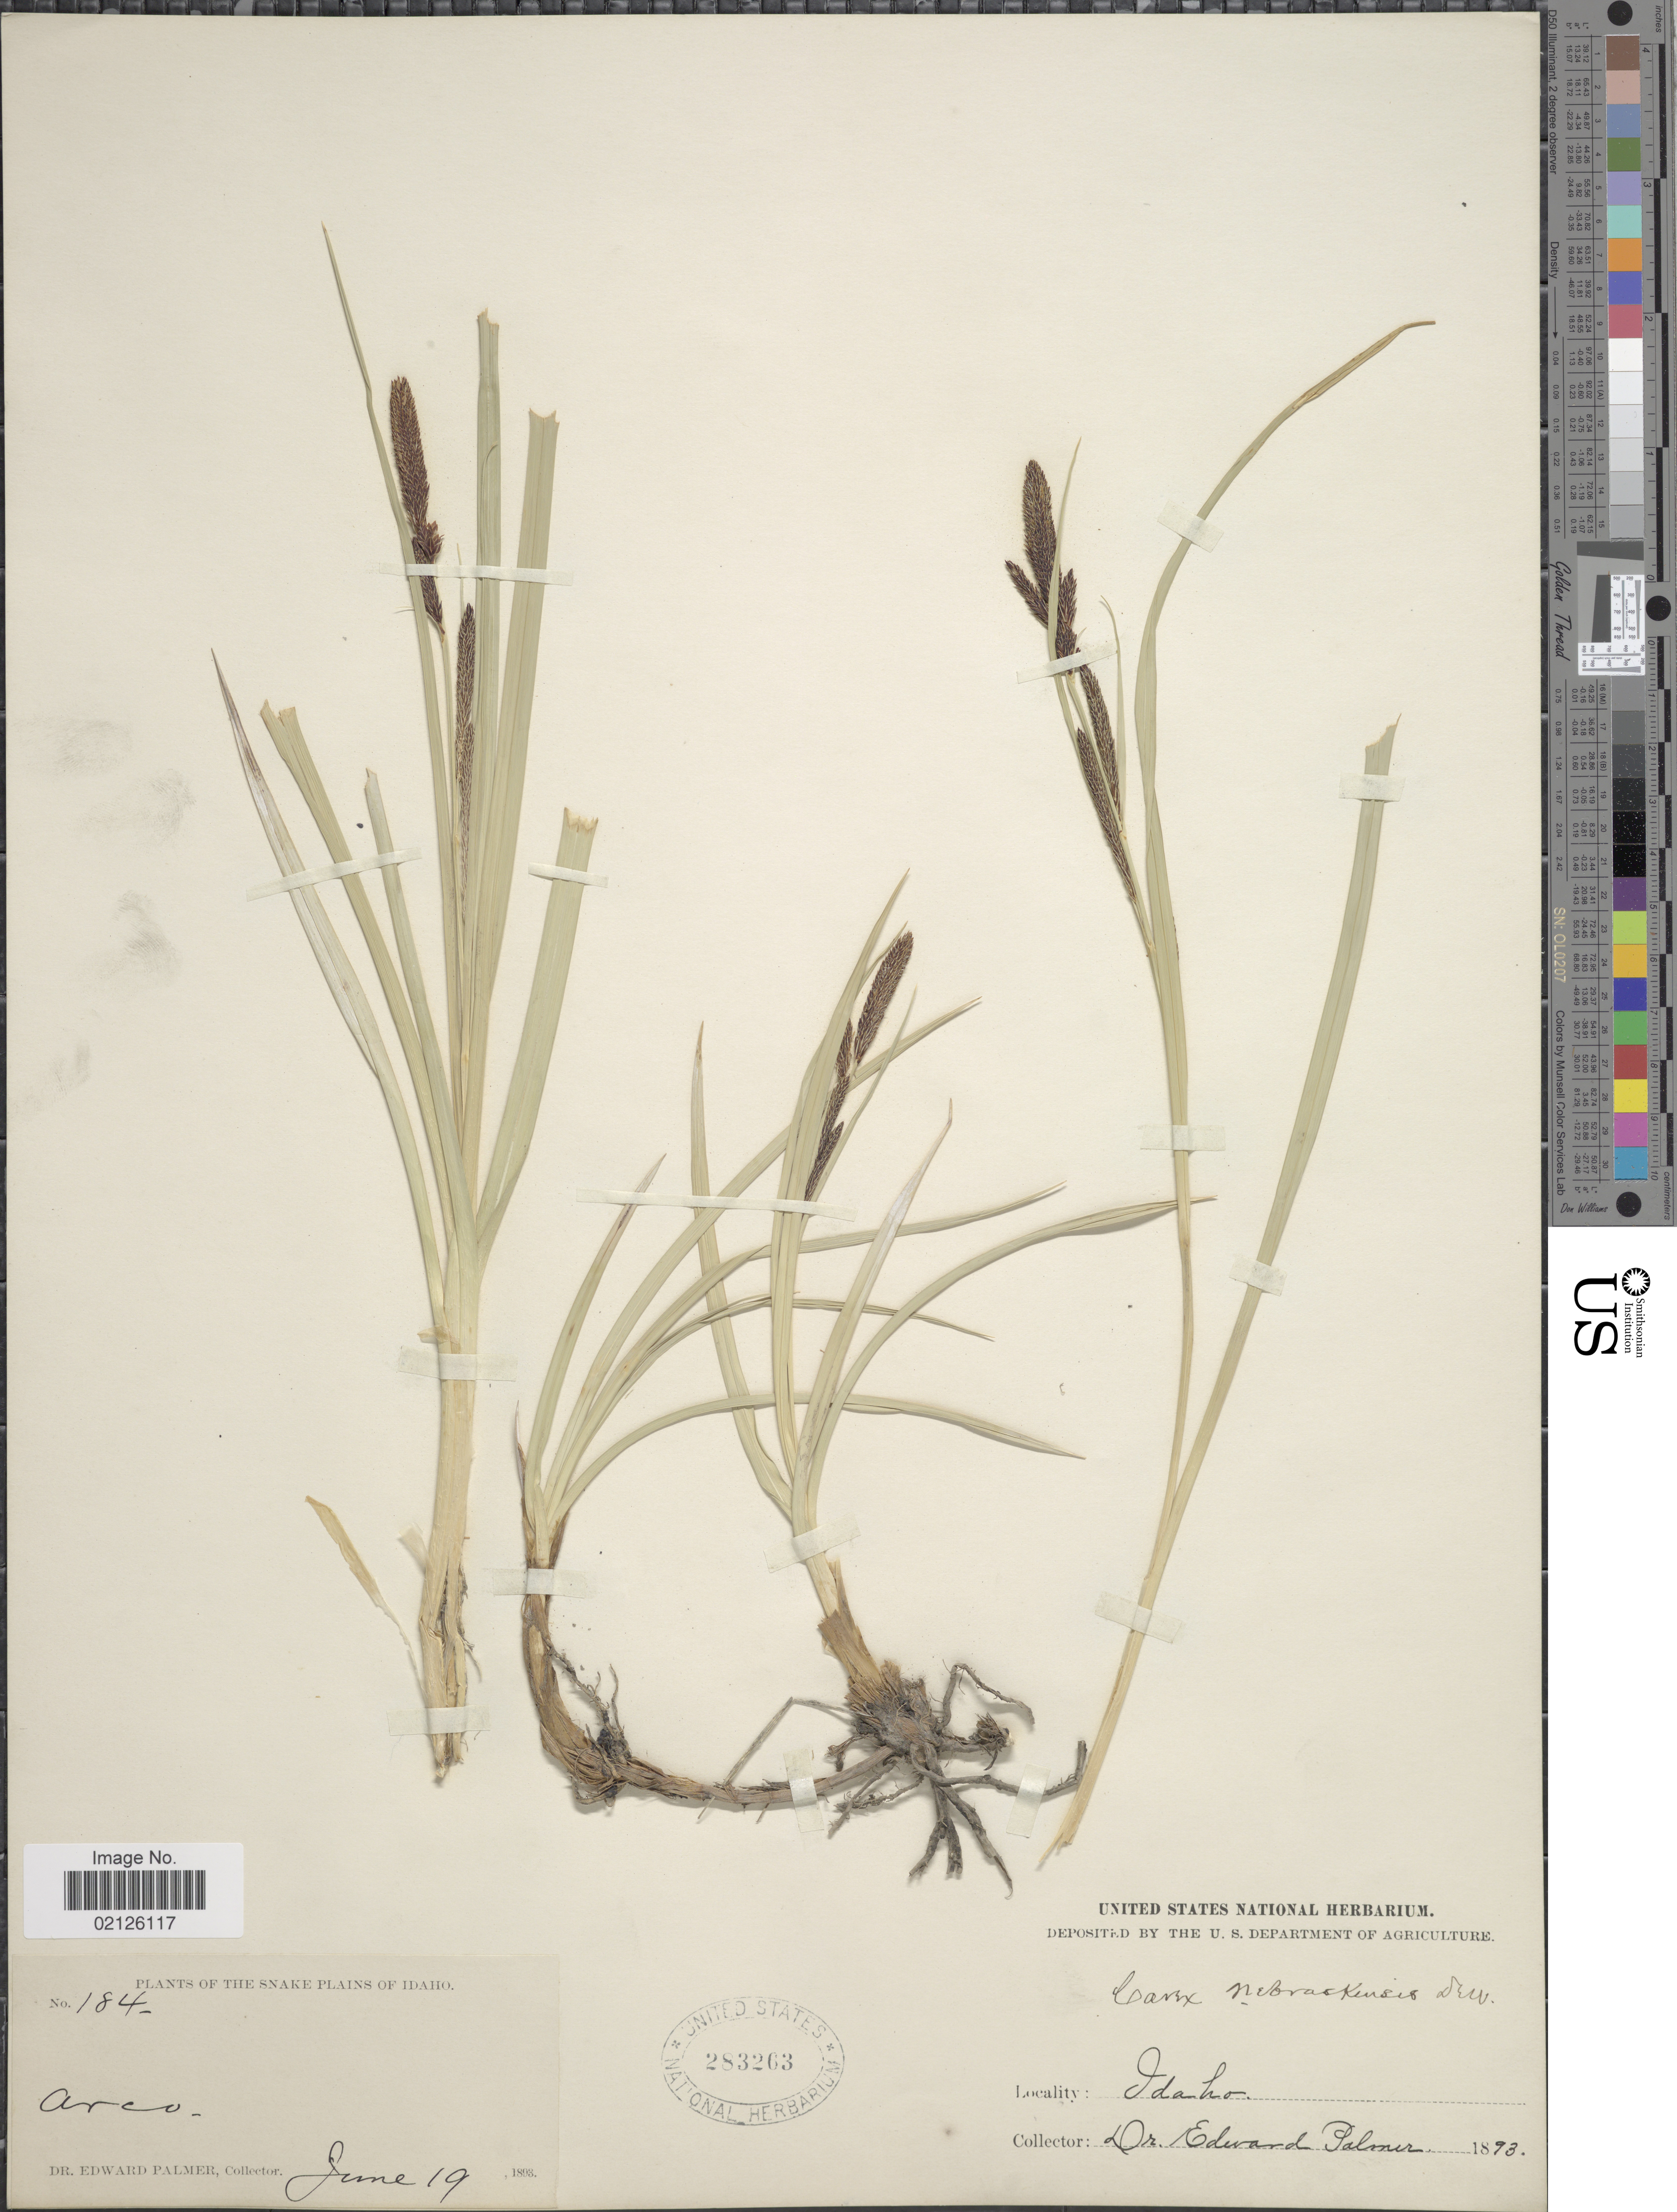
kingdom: Plantae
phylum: Tracheophyta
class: Liliopsida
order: Poales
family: Cyperaceae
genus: Carex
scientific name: Carex nebrascensis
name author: Dewey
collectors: E. Palmer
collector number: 184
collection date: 1893-06-19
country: United States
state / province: Idaho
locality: The Snake Plains of Idaho, Arco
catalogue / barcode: US 283263